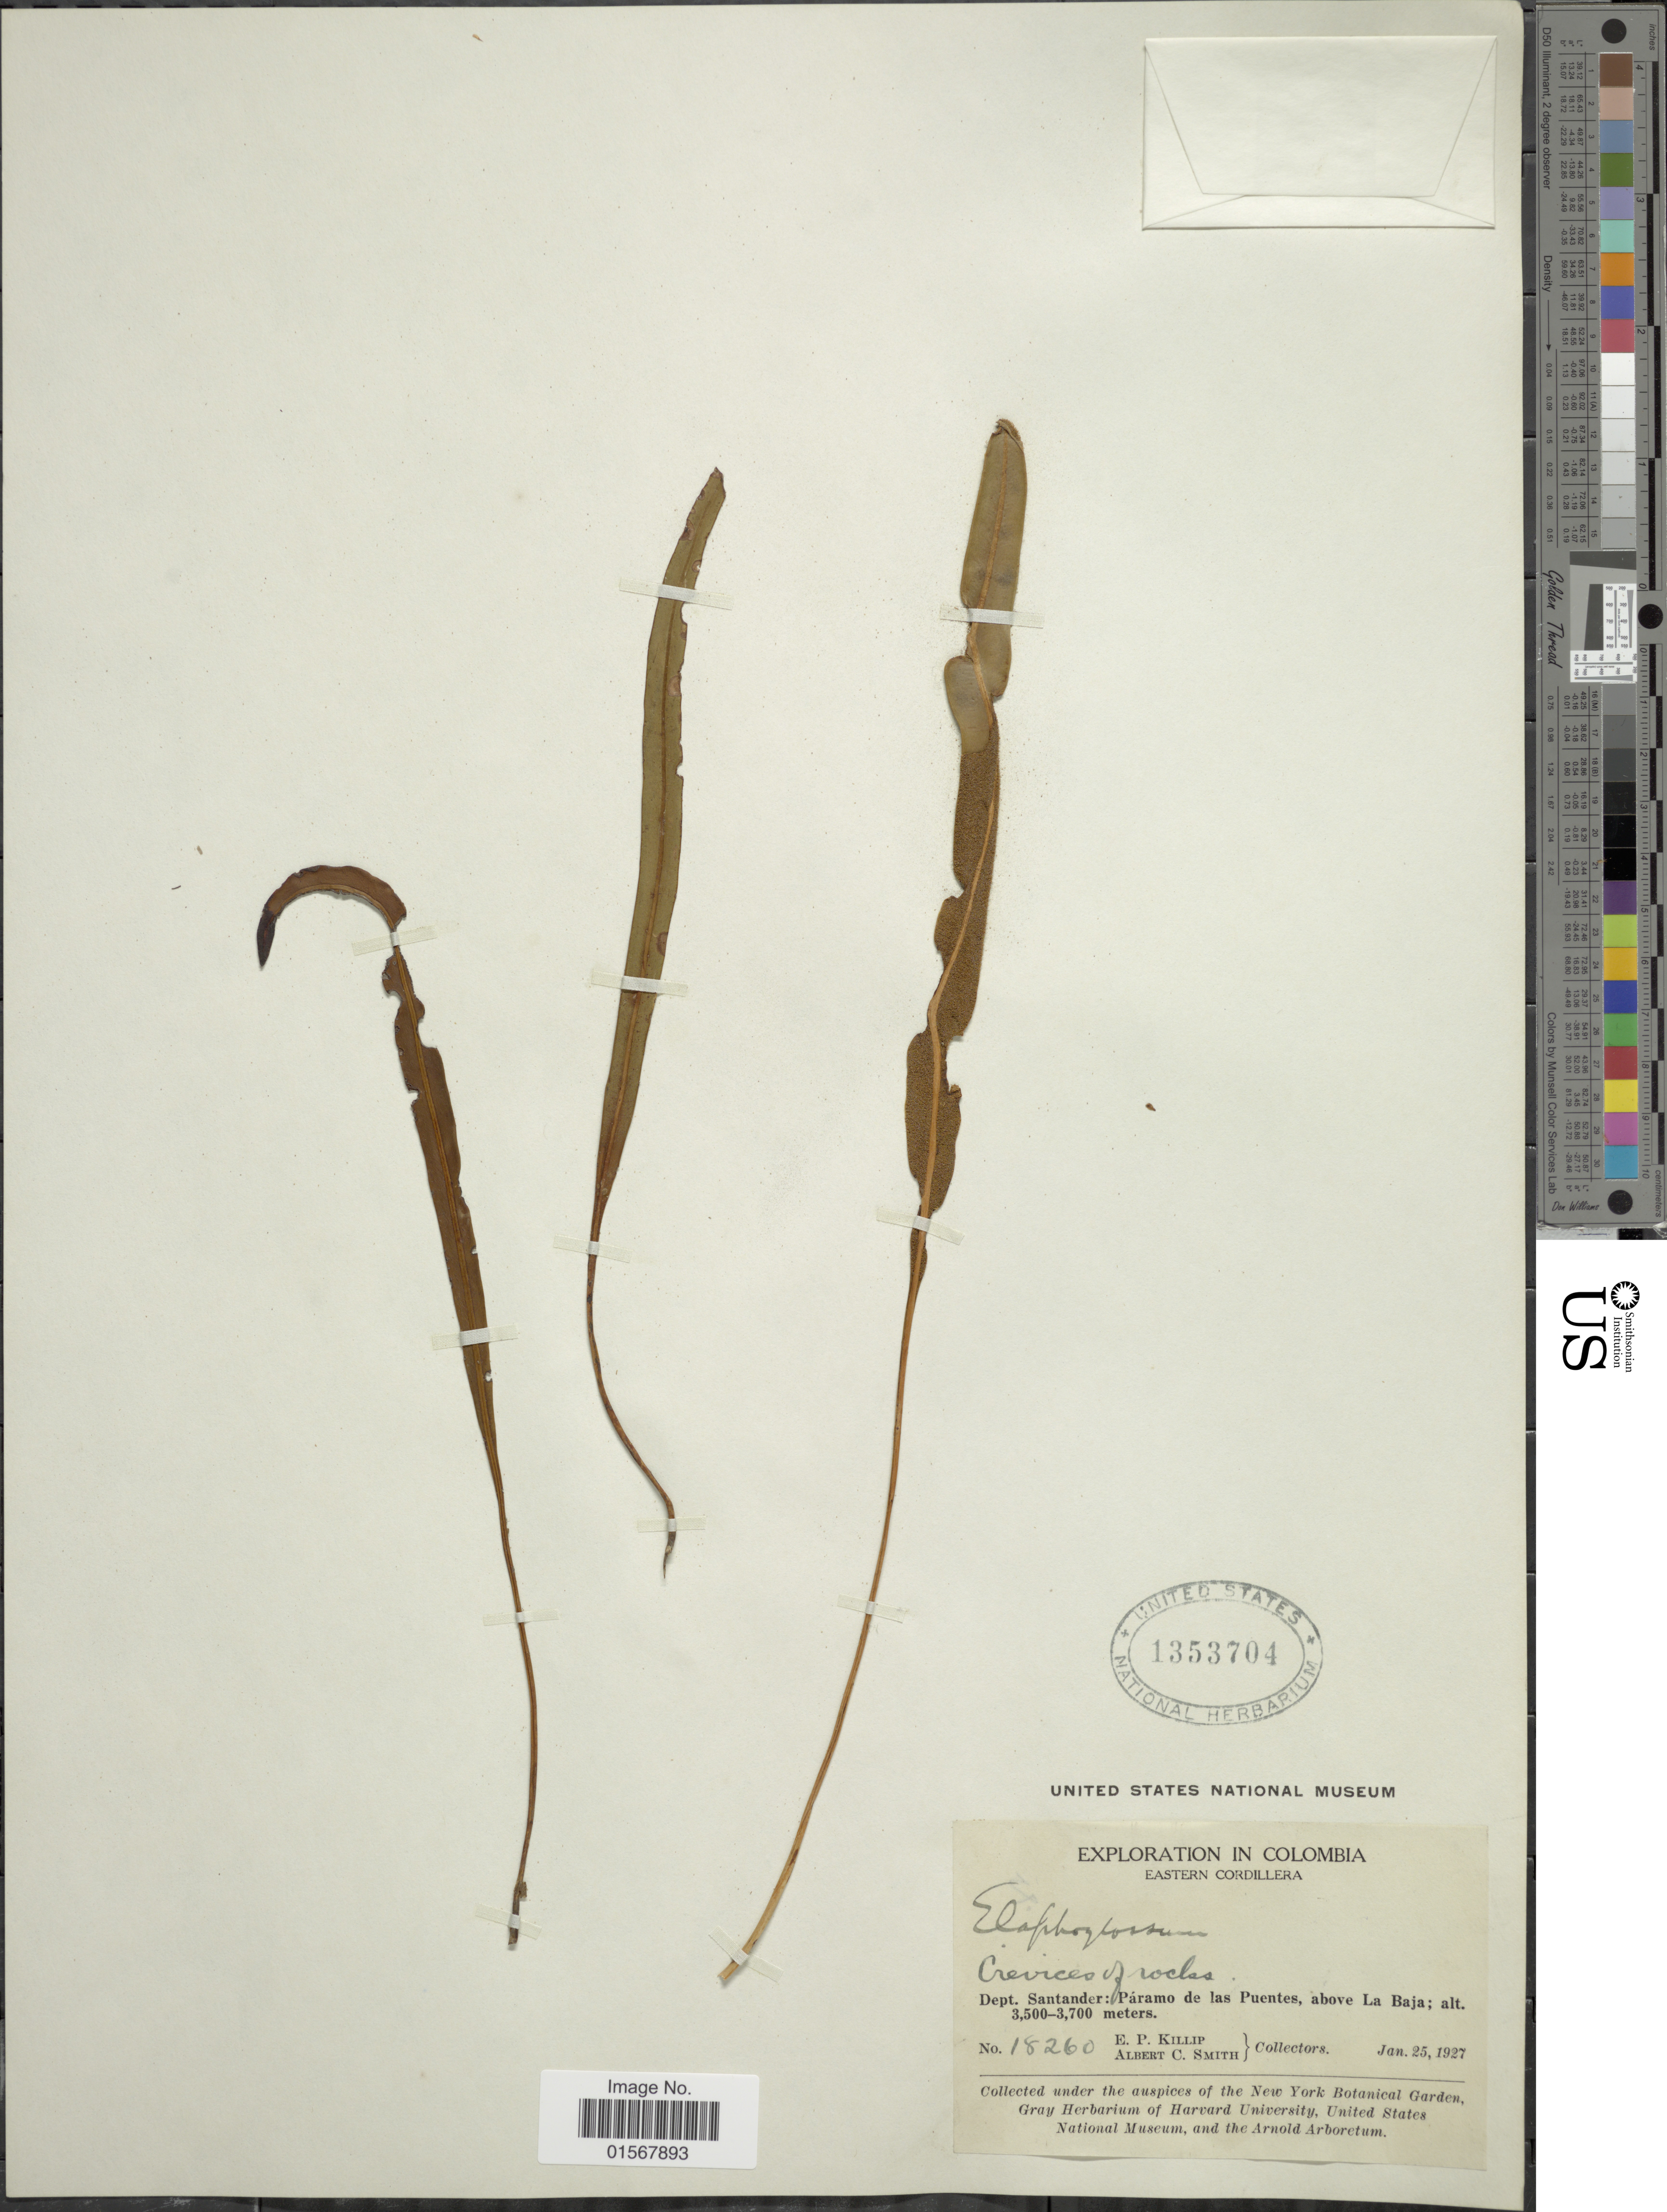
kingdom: Plantae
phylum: Tracheophyta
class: Polypodiopsida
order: Polypodiales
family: Dryopteridaceae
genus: Elaphoglossum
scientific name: Elaphoglossum sp.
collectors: E. P. Killip & A. C. Smith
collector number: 18260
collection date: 1927-01-25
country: Colombia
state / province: Santander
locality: Eastern Cordillera, Dept. Santander: Paramo de las Puentes, above La Baja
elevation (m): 3500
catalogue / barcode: US 1353704